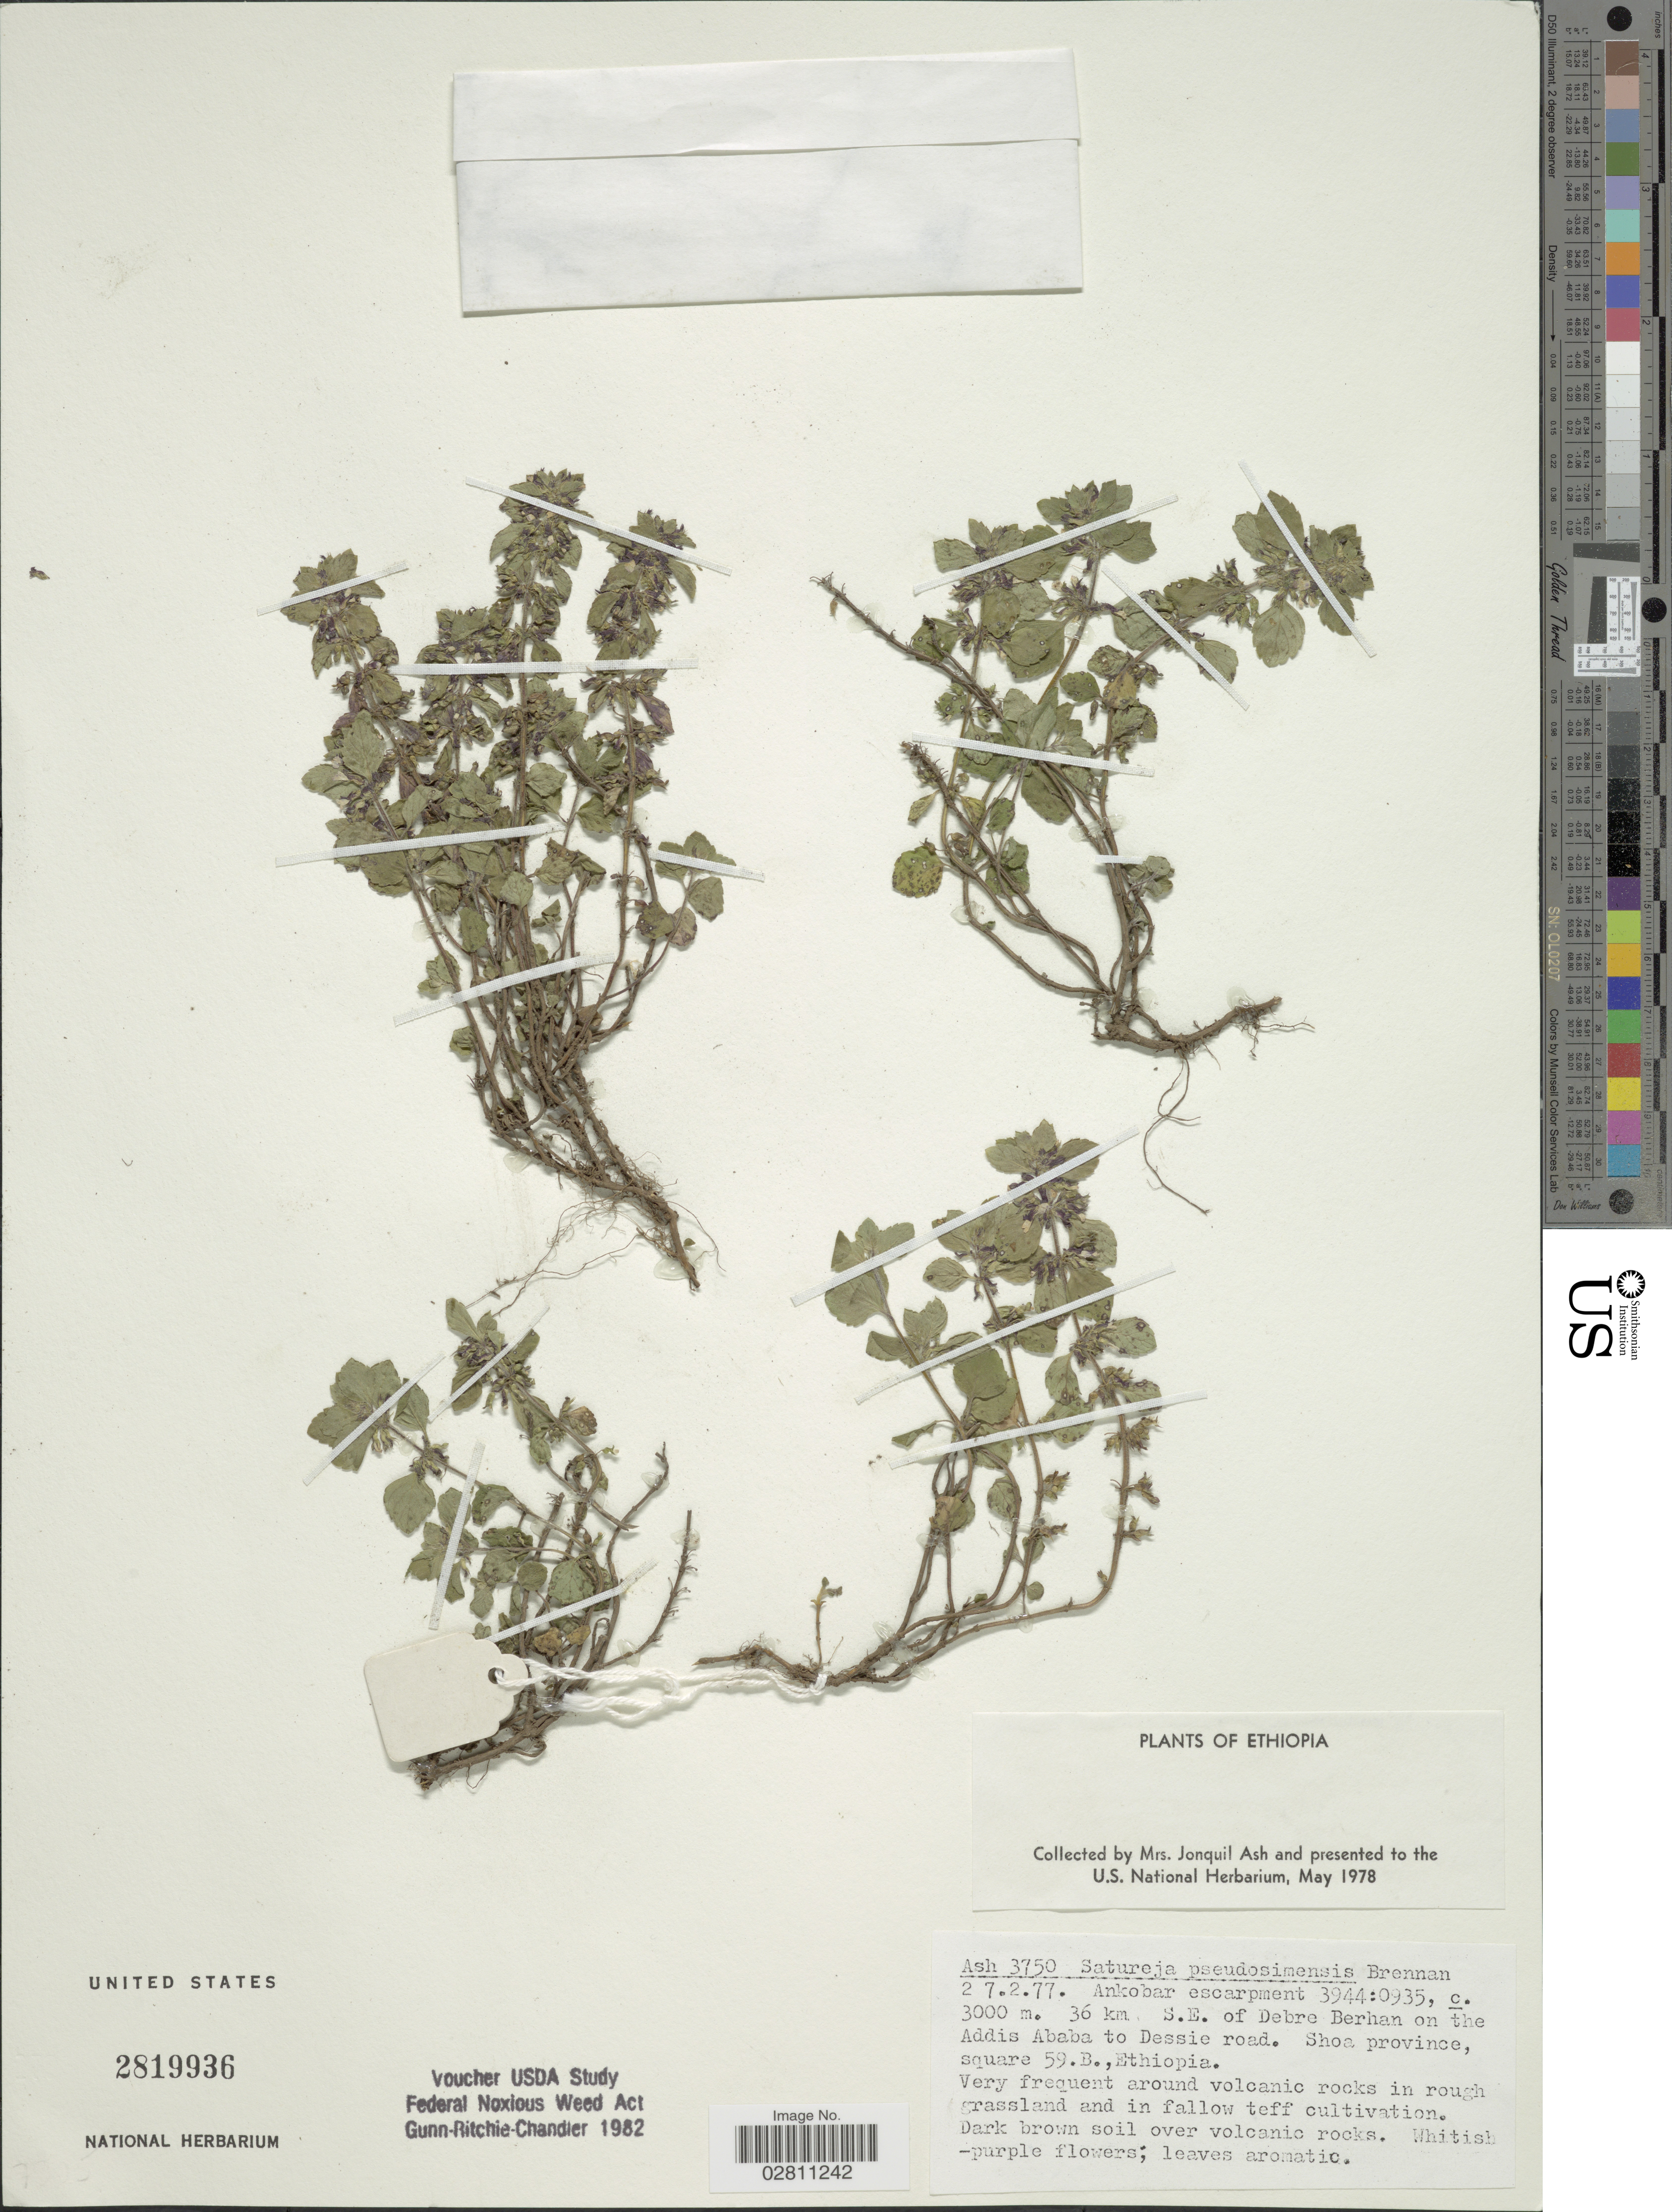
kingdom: Plantae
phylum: Tracheophyta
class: Magnoliopsida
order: Lamiales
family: Lamiaceae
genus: Clinopodium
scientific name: Clinopodium uhligii var. obtusifolium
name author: (Avetta) Ryding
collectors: J. Ash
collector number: Ash3750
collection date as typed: Transcribed d/m/y: 27/2/77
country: Ethiopia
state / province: Addis Ababa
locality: Ankobar escarpment 3944:0935, 36 km S.E. of Debre Berhan on the Addis Ababa to Dessie road. Shoa Province, square 59.B.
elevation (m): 3000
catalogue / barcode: US 2819936